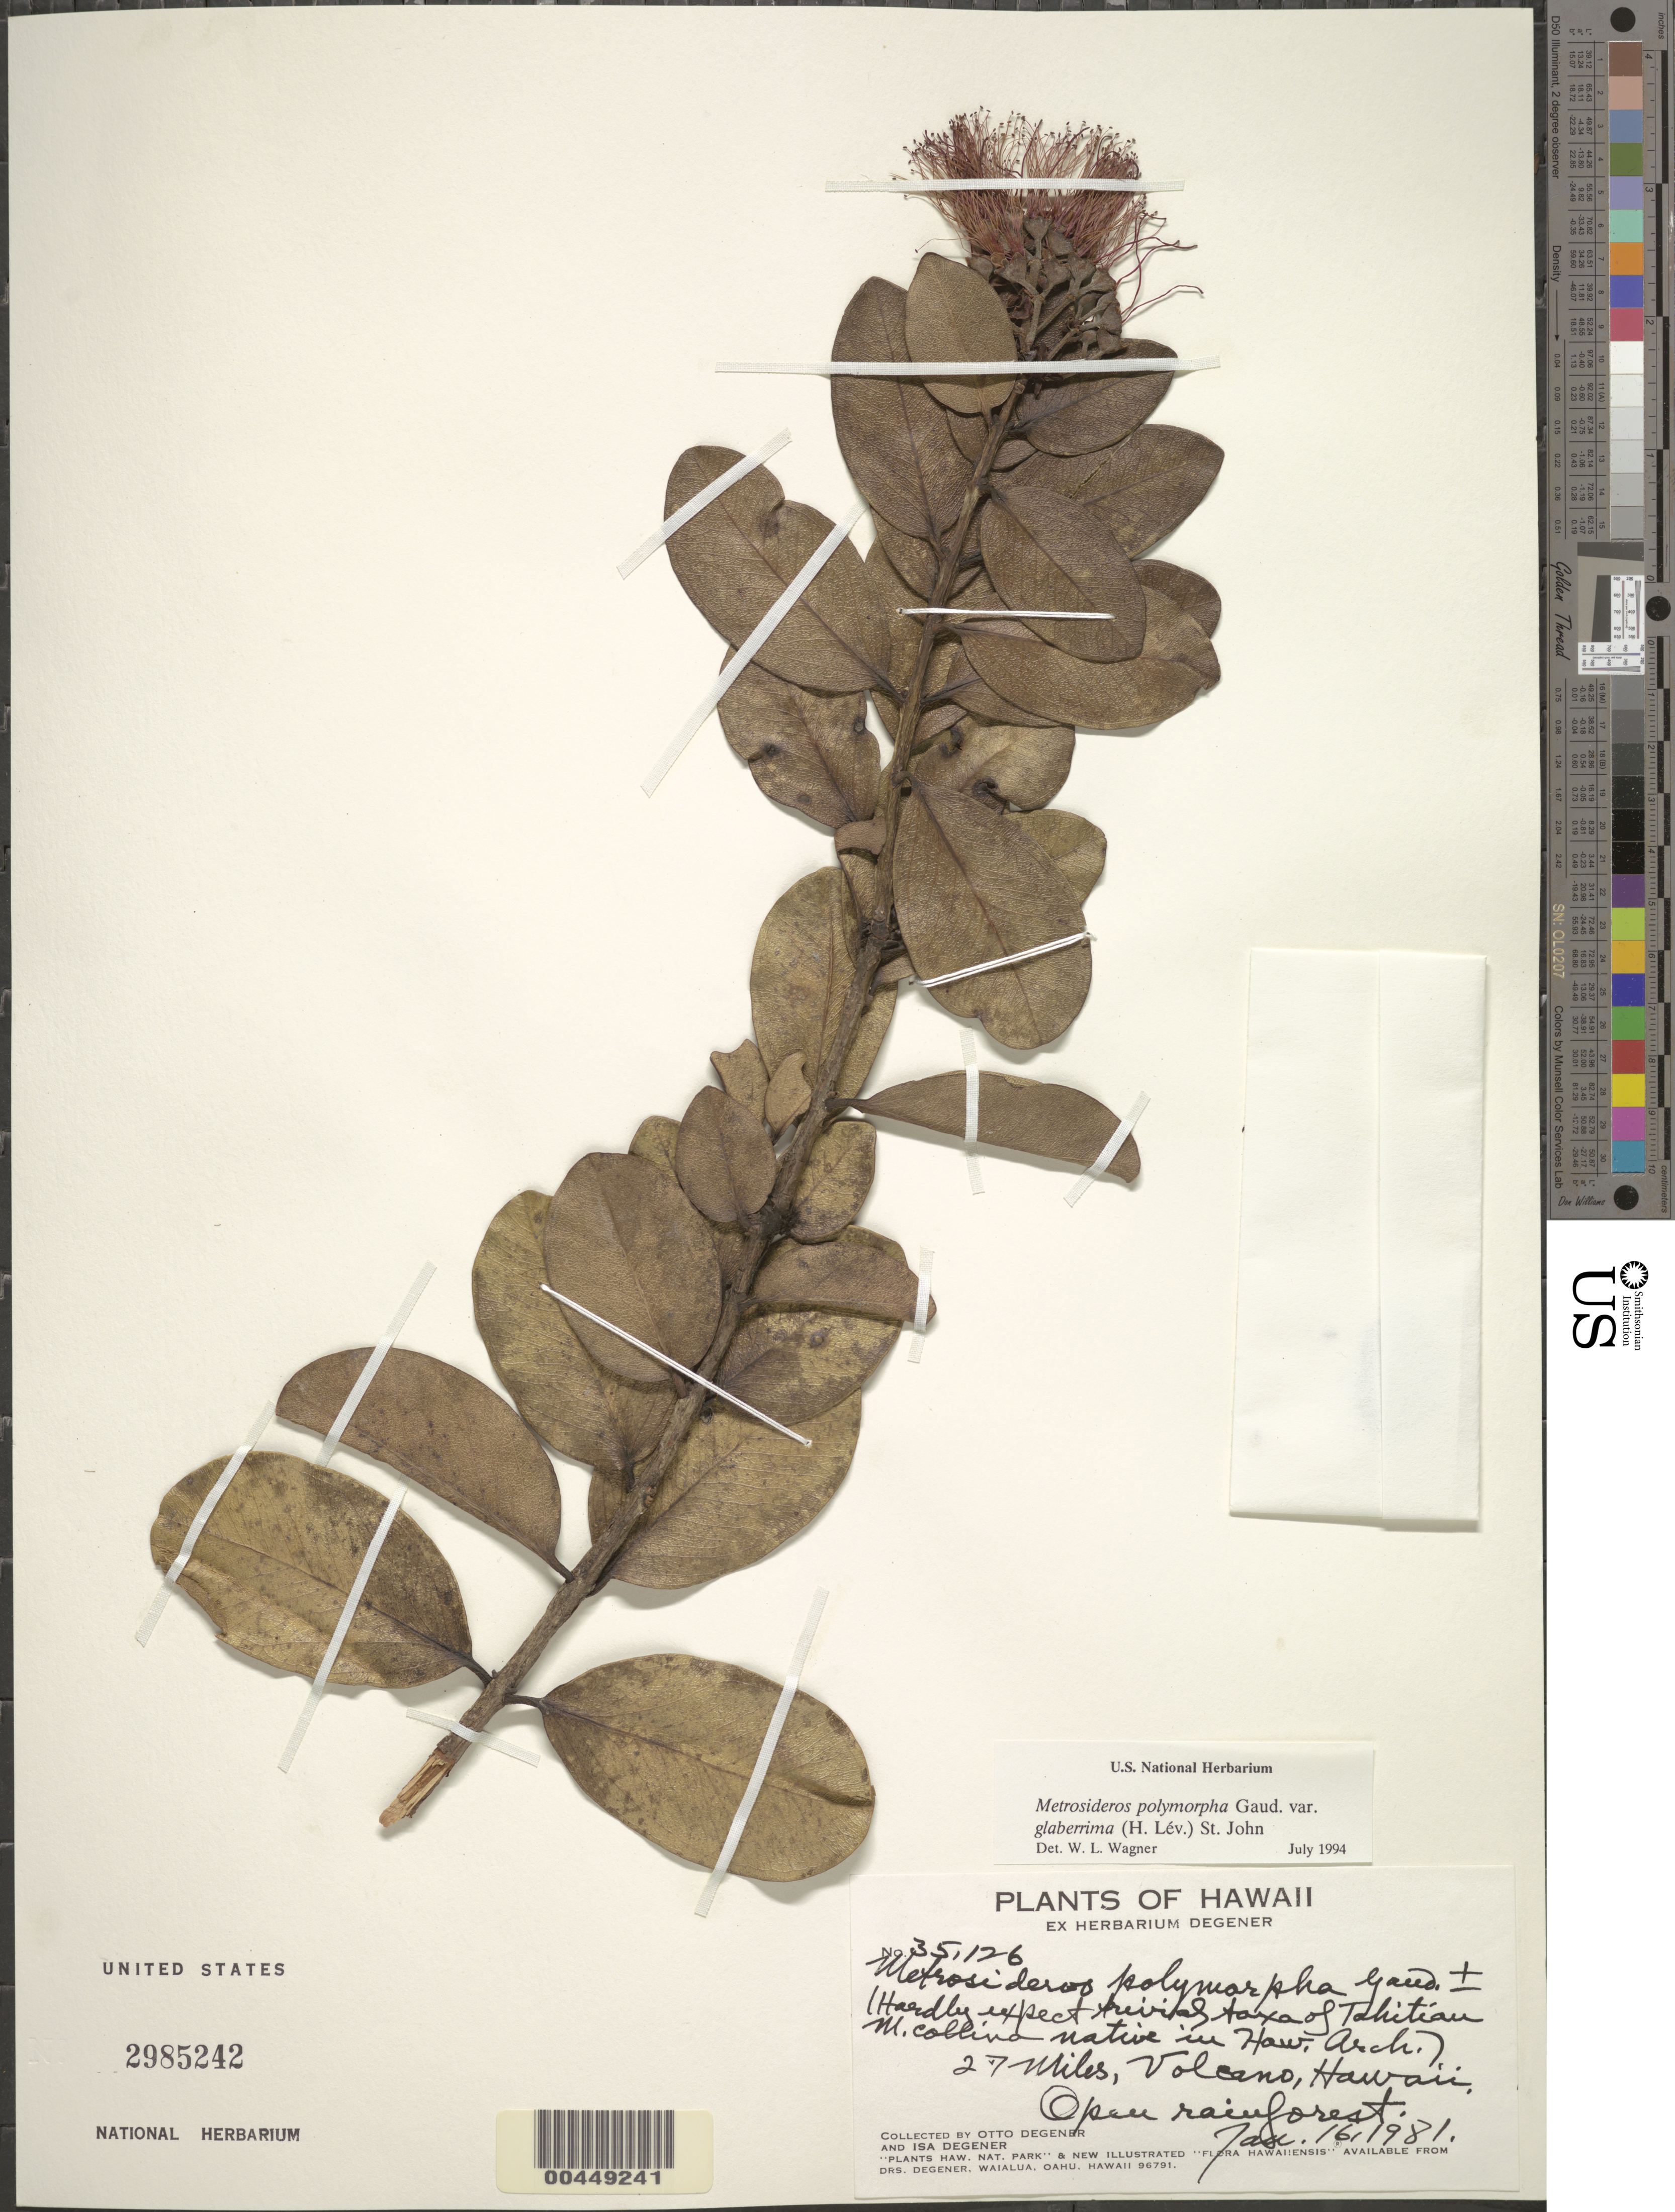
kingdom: Plantae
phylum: Tracheophyta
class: Magnoliopsida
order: Myrtales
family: Myrtaceae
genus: Metrosideros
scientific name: Metrosideros polymorpha var. glaberrima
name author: (H. Lév.) H. St. John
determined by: Wagner, W. L., (BOT), Smithsonian Institution - National Museum of Natural History (UNITED STATES)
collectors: O. Degener & I. Degener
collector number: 35126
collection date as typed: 16 Jan 1981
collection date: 1981-01-16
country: United States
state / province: Hawaii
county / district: Hawaii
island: Hawaii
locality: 27 Miles, Volcano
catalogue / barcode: US 2985242